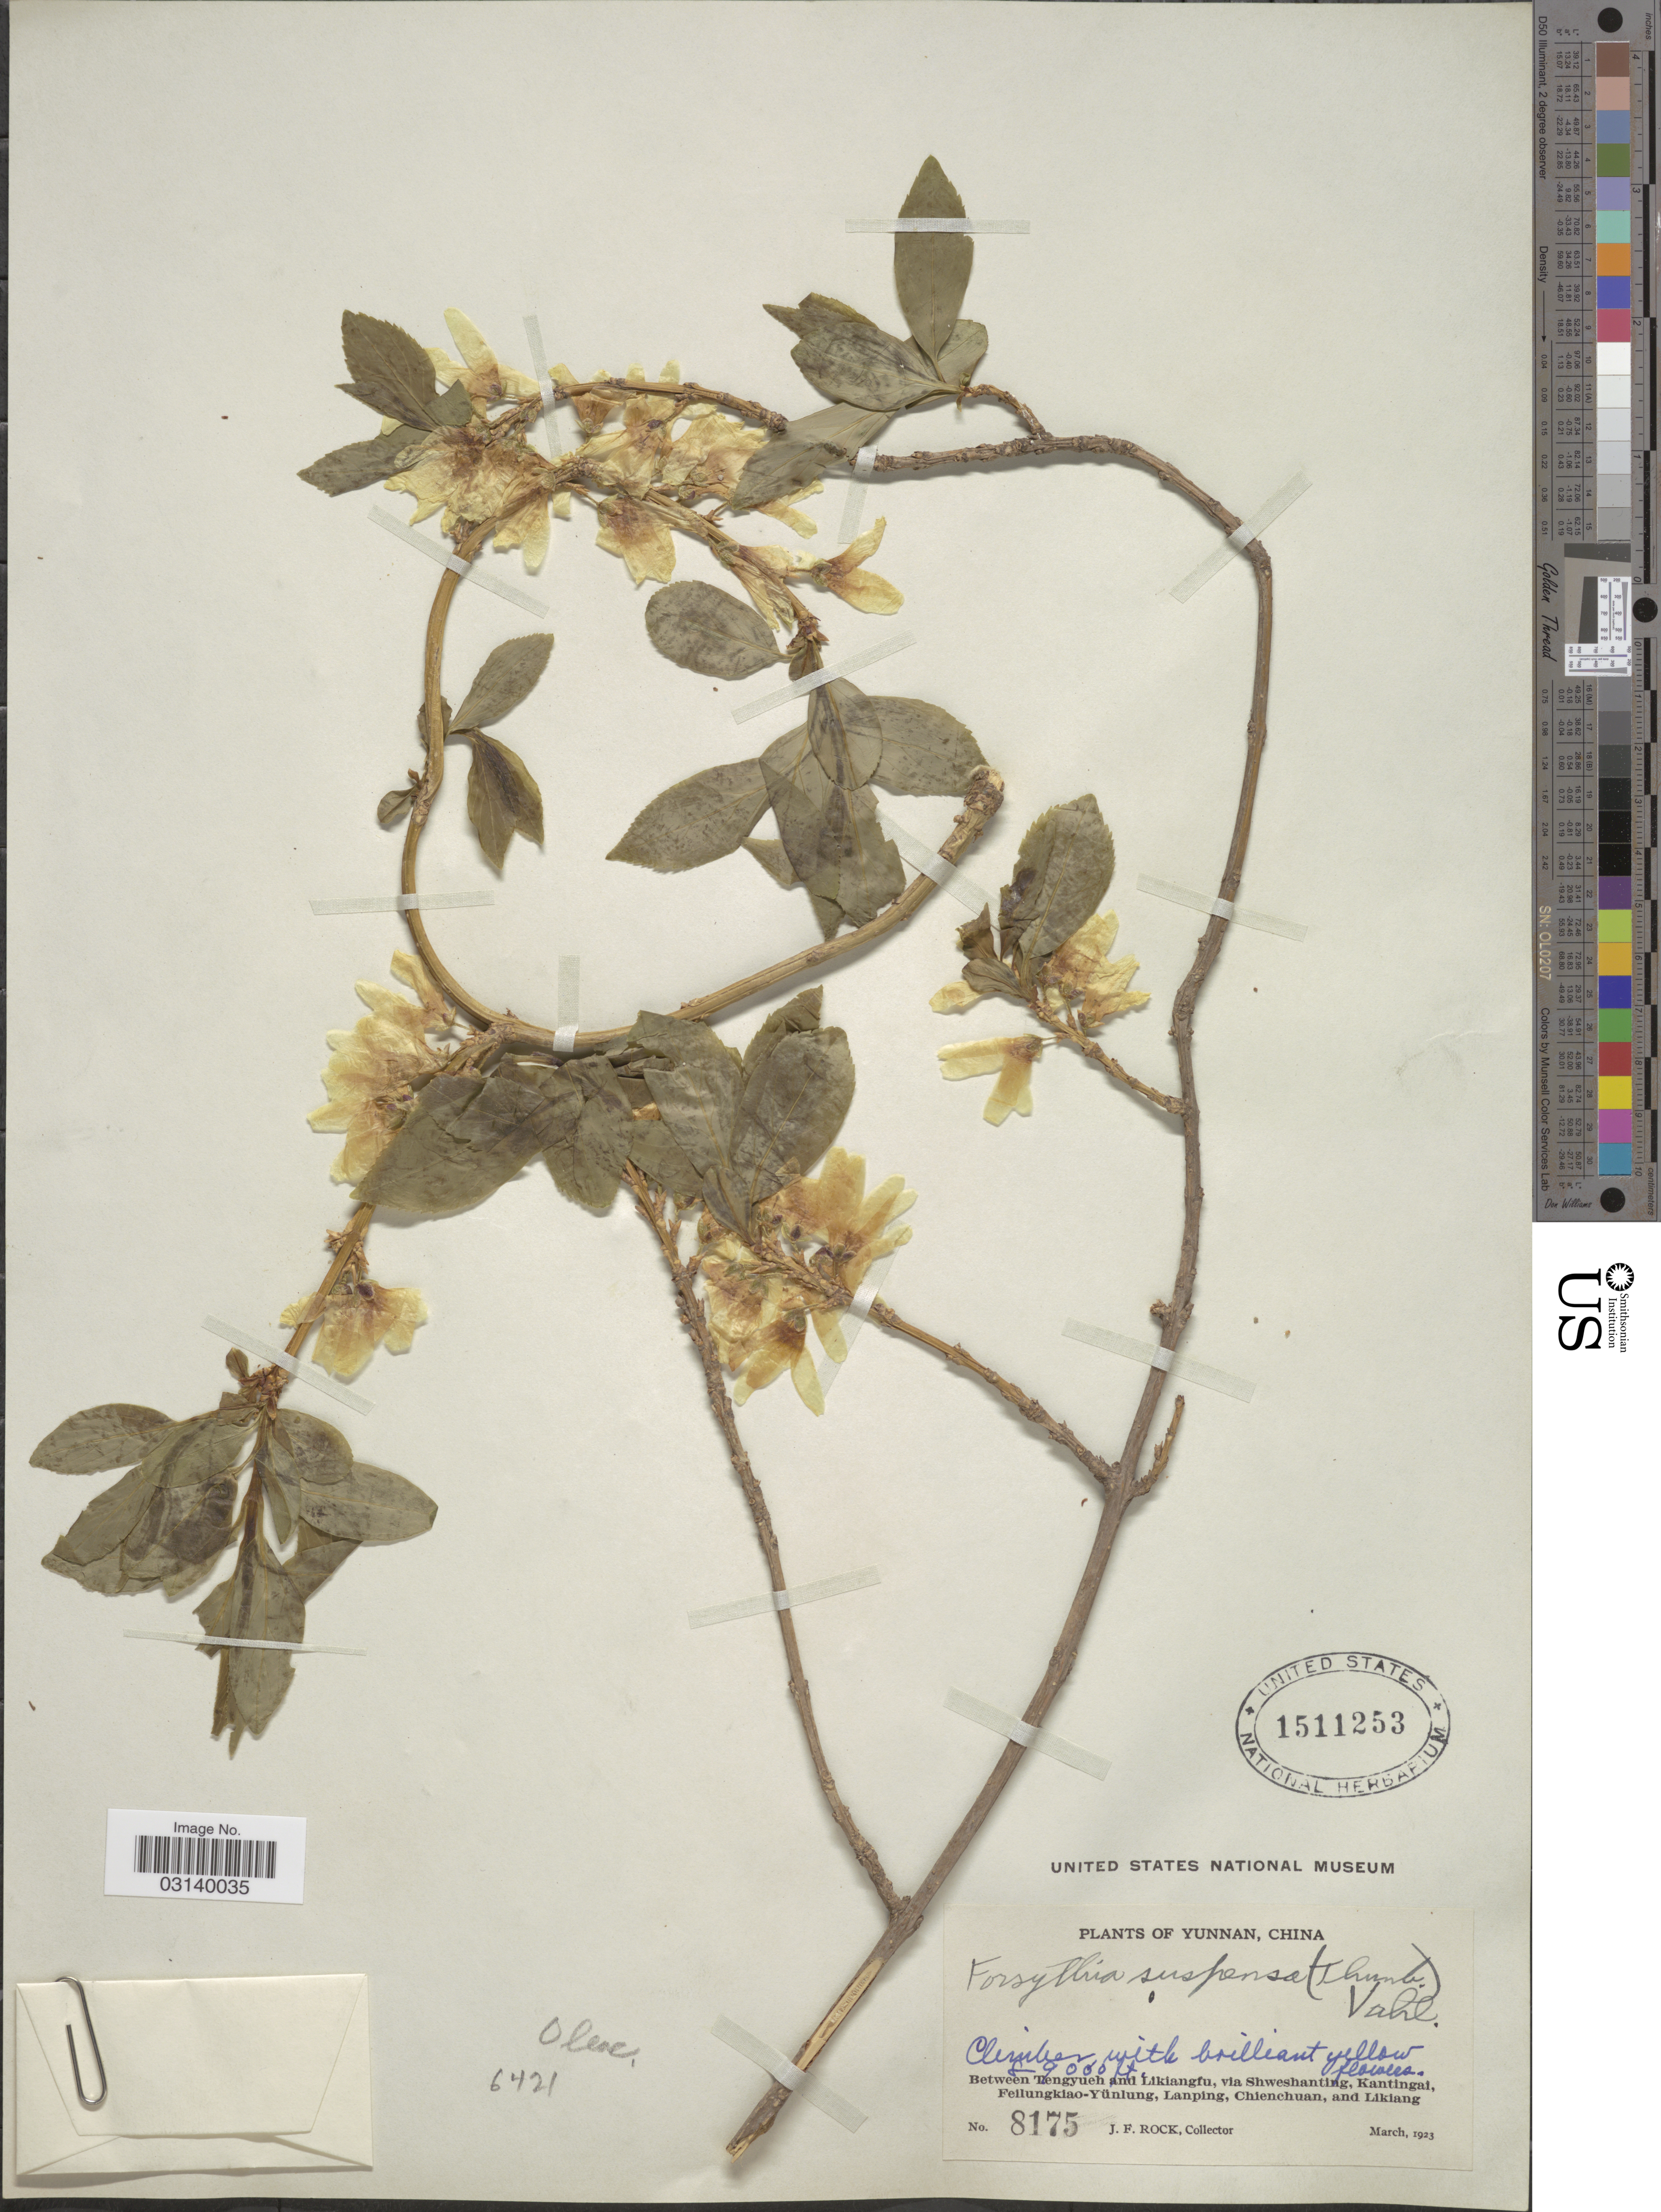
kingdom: Plantae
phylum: Tracheophyta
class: Magnoliopsida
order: Lamiales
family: Oleaceae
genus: Forsythia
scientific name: Forsythia suspensa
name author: (Thunb.) Vahl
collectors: J. Rock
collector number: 8175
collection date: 1923-03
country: China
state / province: Yunnan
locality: Between Tengyueh and Likiangfu, via Shweshanting, Kantingai, Feilungkiao-Yünlung, Lanping, Chienchuan, and Likiang.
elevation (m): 2438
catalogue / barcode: US 1511253